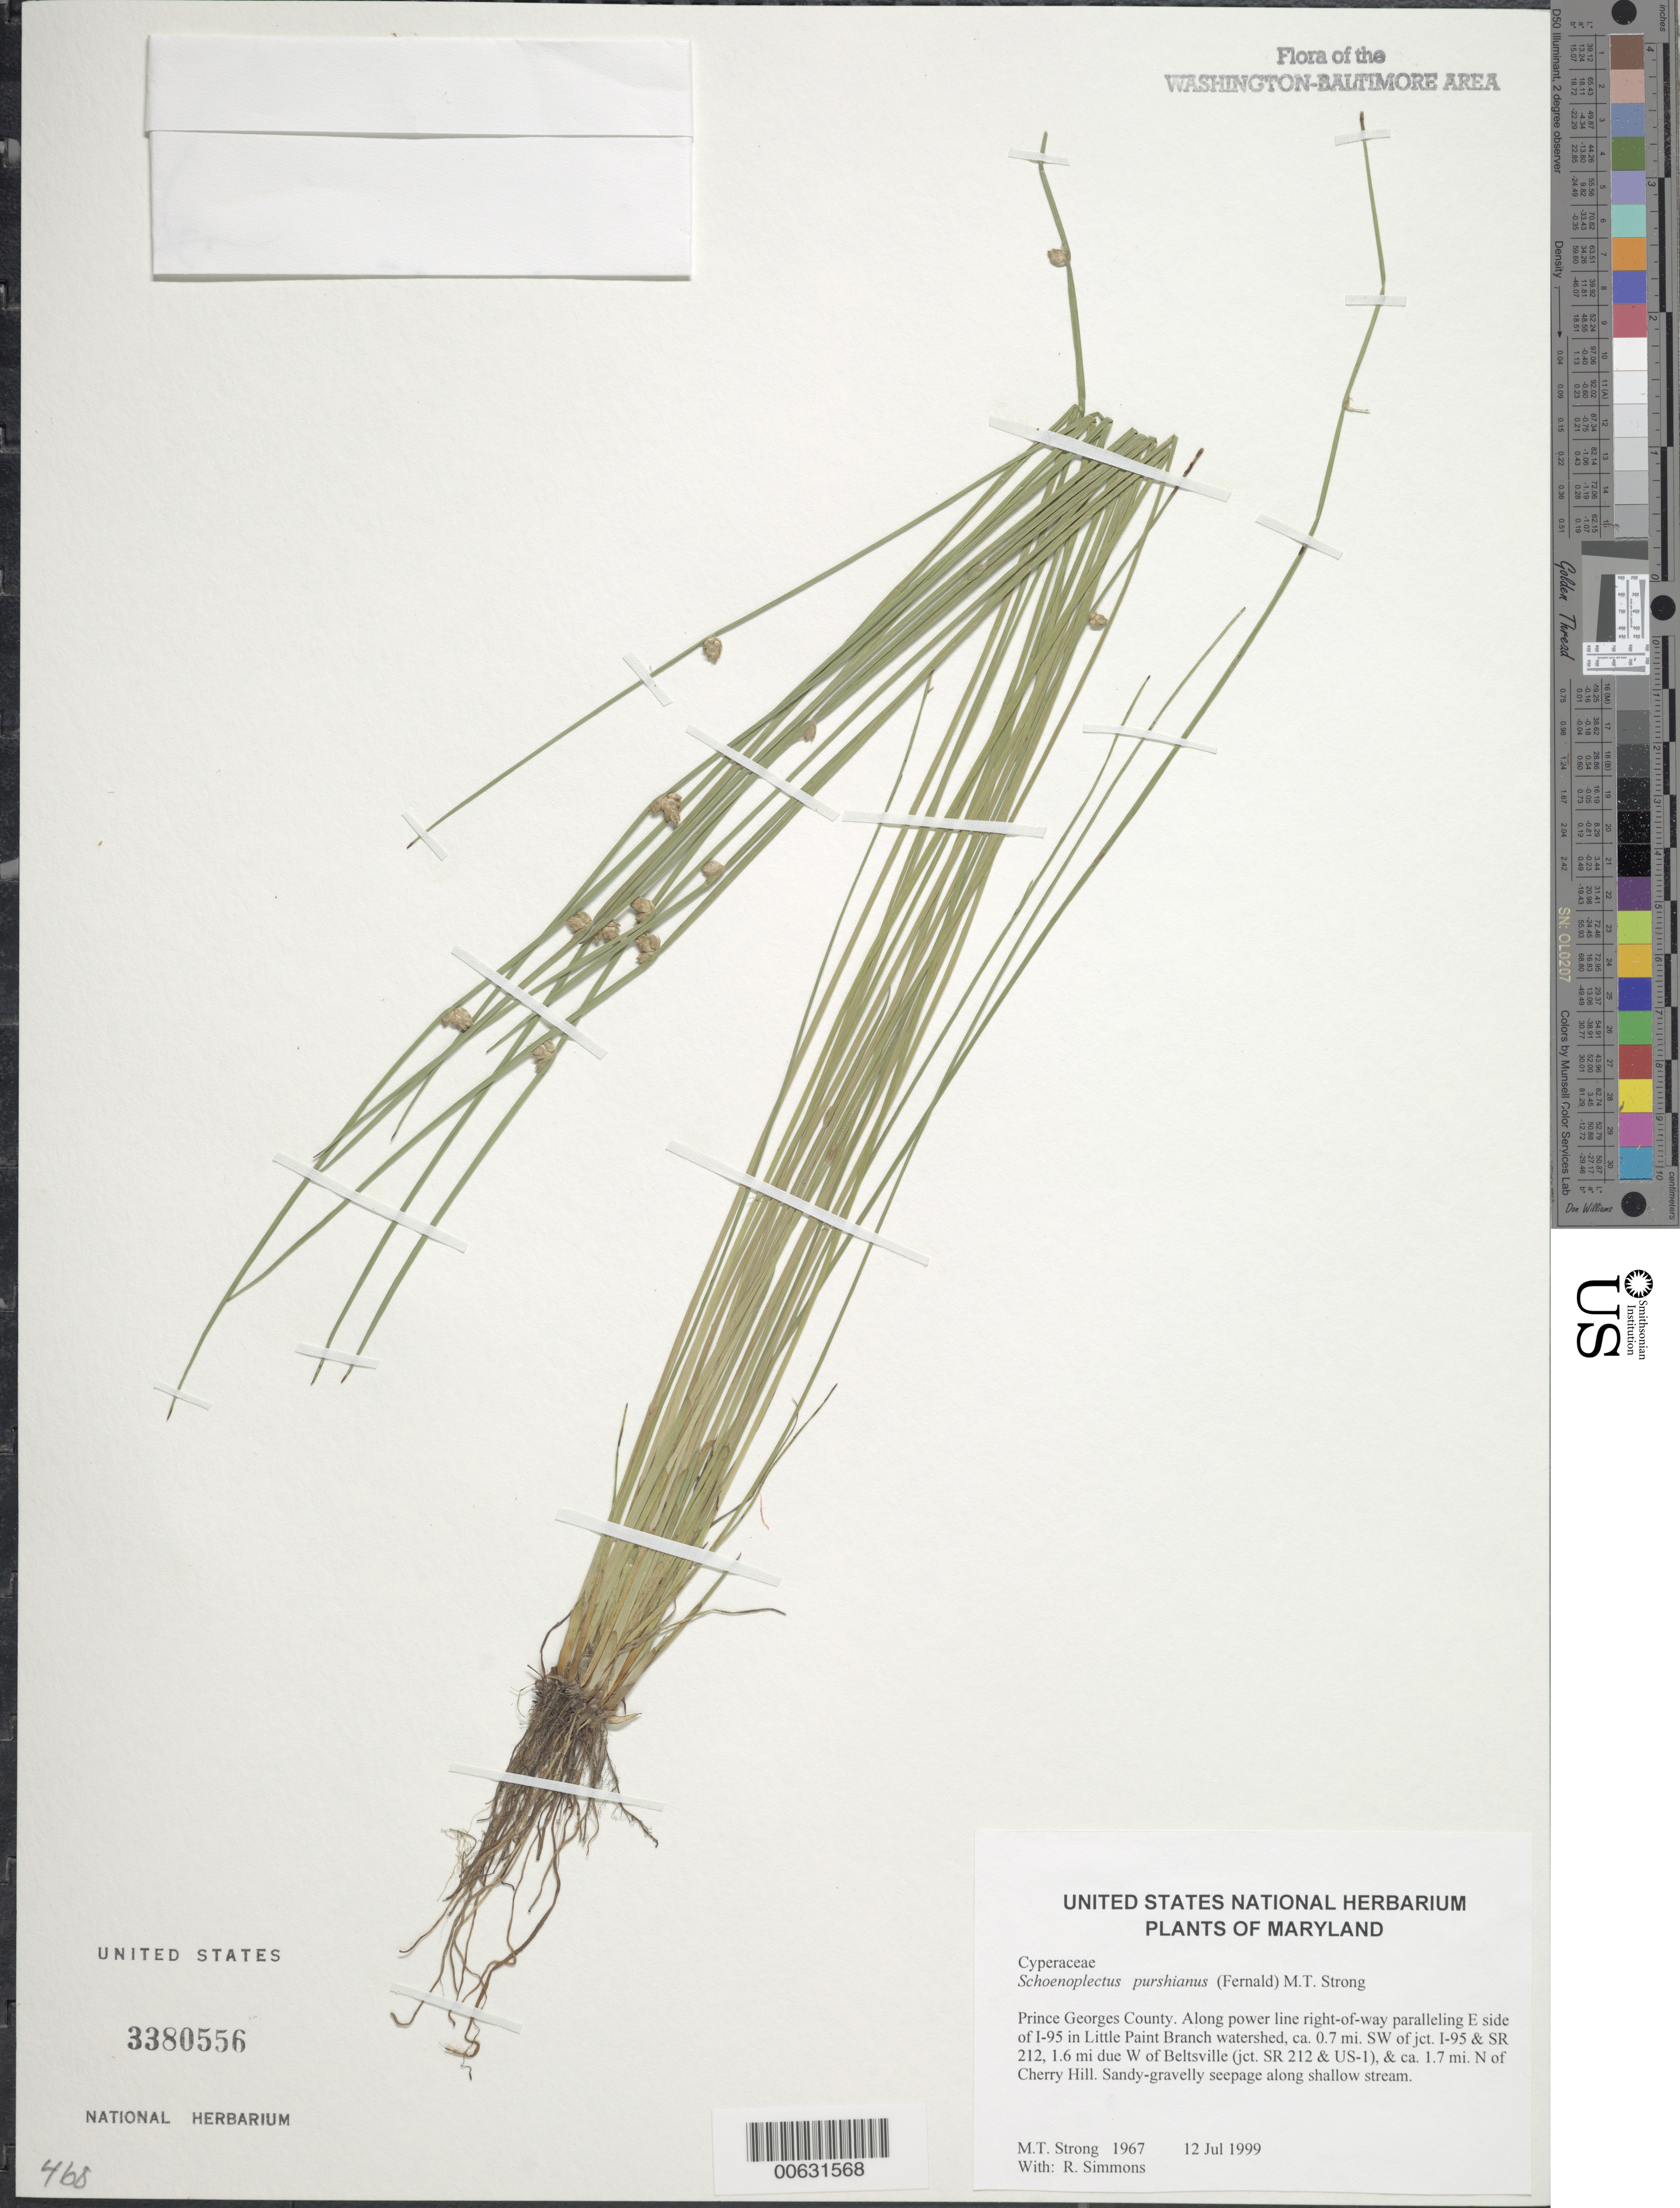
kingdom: Plantae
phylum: Tracheophyta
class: Liliopsida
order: Poales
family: Cyperaceae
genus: Schoenoplectus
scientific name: Schoenoplectus purshianus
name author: (Fernald) M.T. Strong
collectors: M. T. Strong & R. Simmons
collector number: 1967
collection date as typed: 12 Jul 1999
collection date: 1999-07-12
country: United States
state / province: Maryland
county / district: Prince George's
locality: Along power line right-of-way paralleling E side of I-95 in Little Paint Branch watershed, ca. 0.7 mi. SW of jct. I-95 & SR 212, 1.6 mi due W of Beltsville (jct. SR 212 & US-1), & ca. 1.7 mi. N of Cherry Hill.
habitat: Sandy-gravelly seepage along shallow stream.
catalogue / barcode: US 3380556